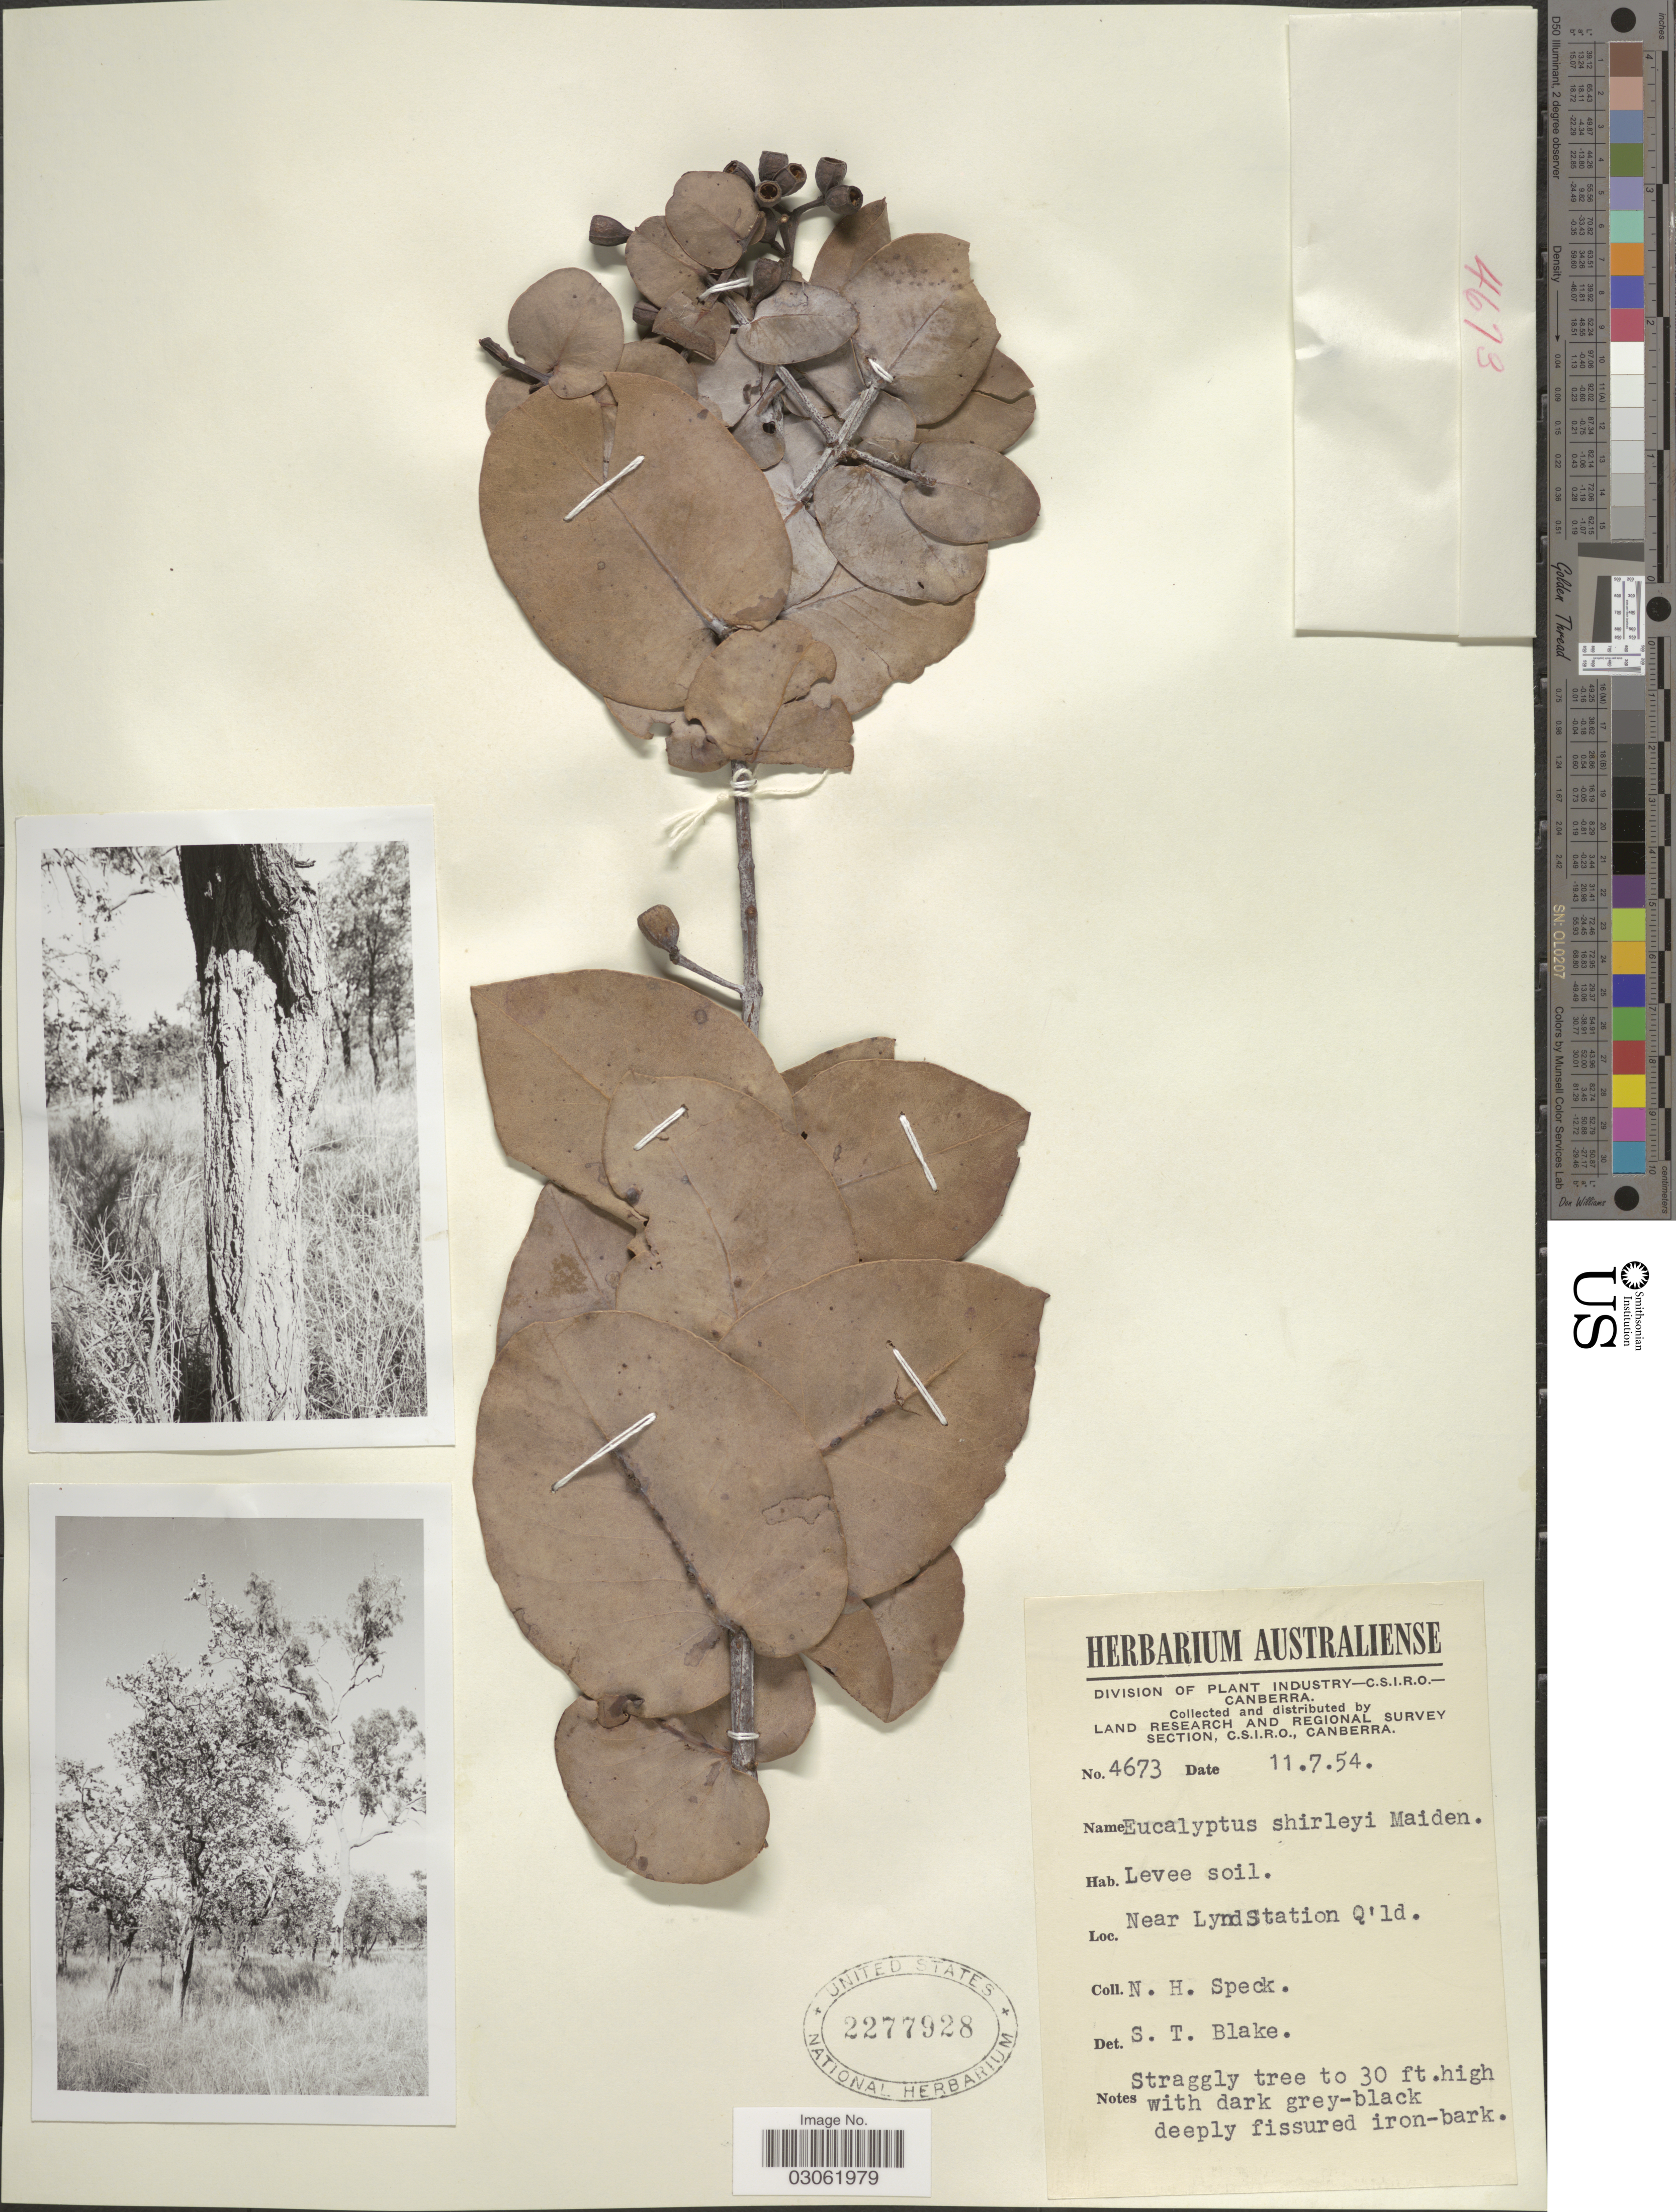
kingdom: Plantae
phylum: Tracheophyta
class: Magnoliopsida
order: Myrtales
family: Myrtaceae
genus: Eucalyptus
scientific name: Eucalyptus shirleyi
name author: Maiden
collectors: N. Speck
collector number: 4673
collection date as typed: Transcribed d/m/y: 11/7/54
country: Australia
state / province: Queensland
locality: Near Lynd Station.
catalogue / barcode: US 2277928